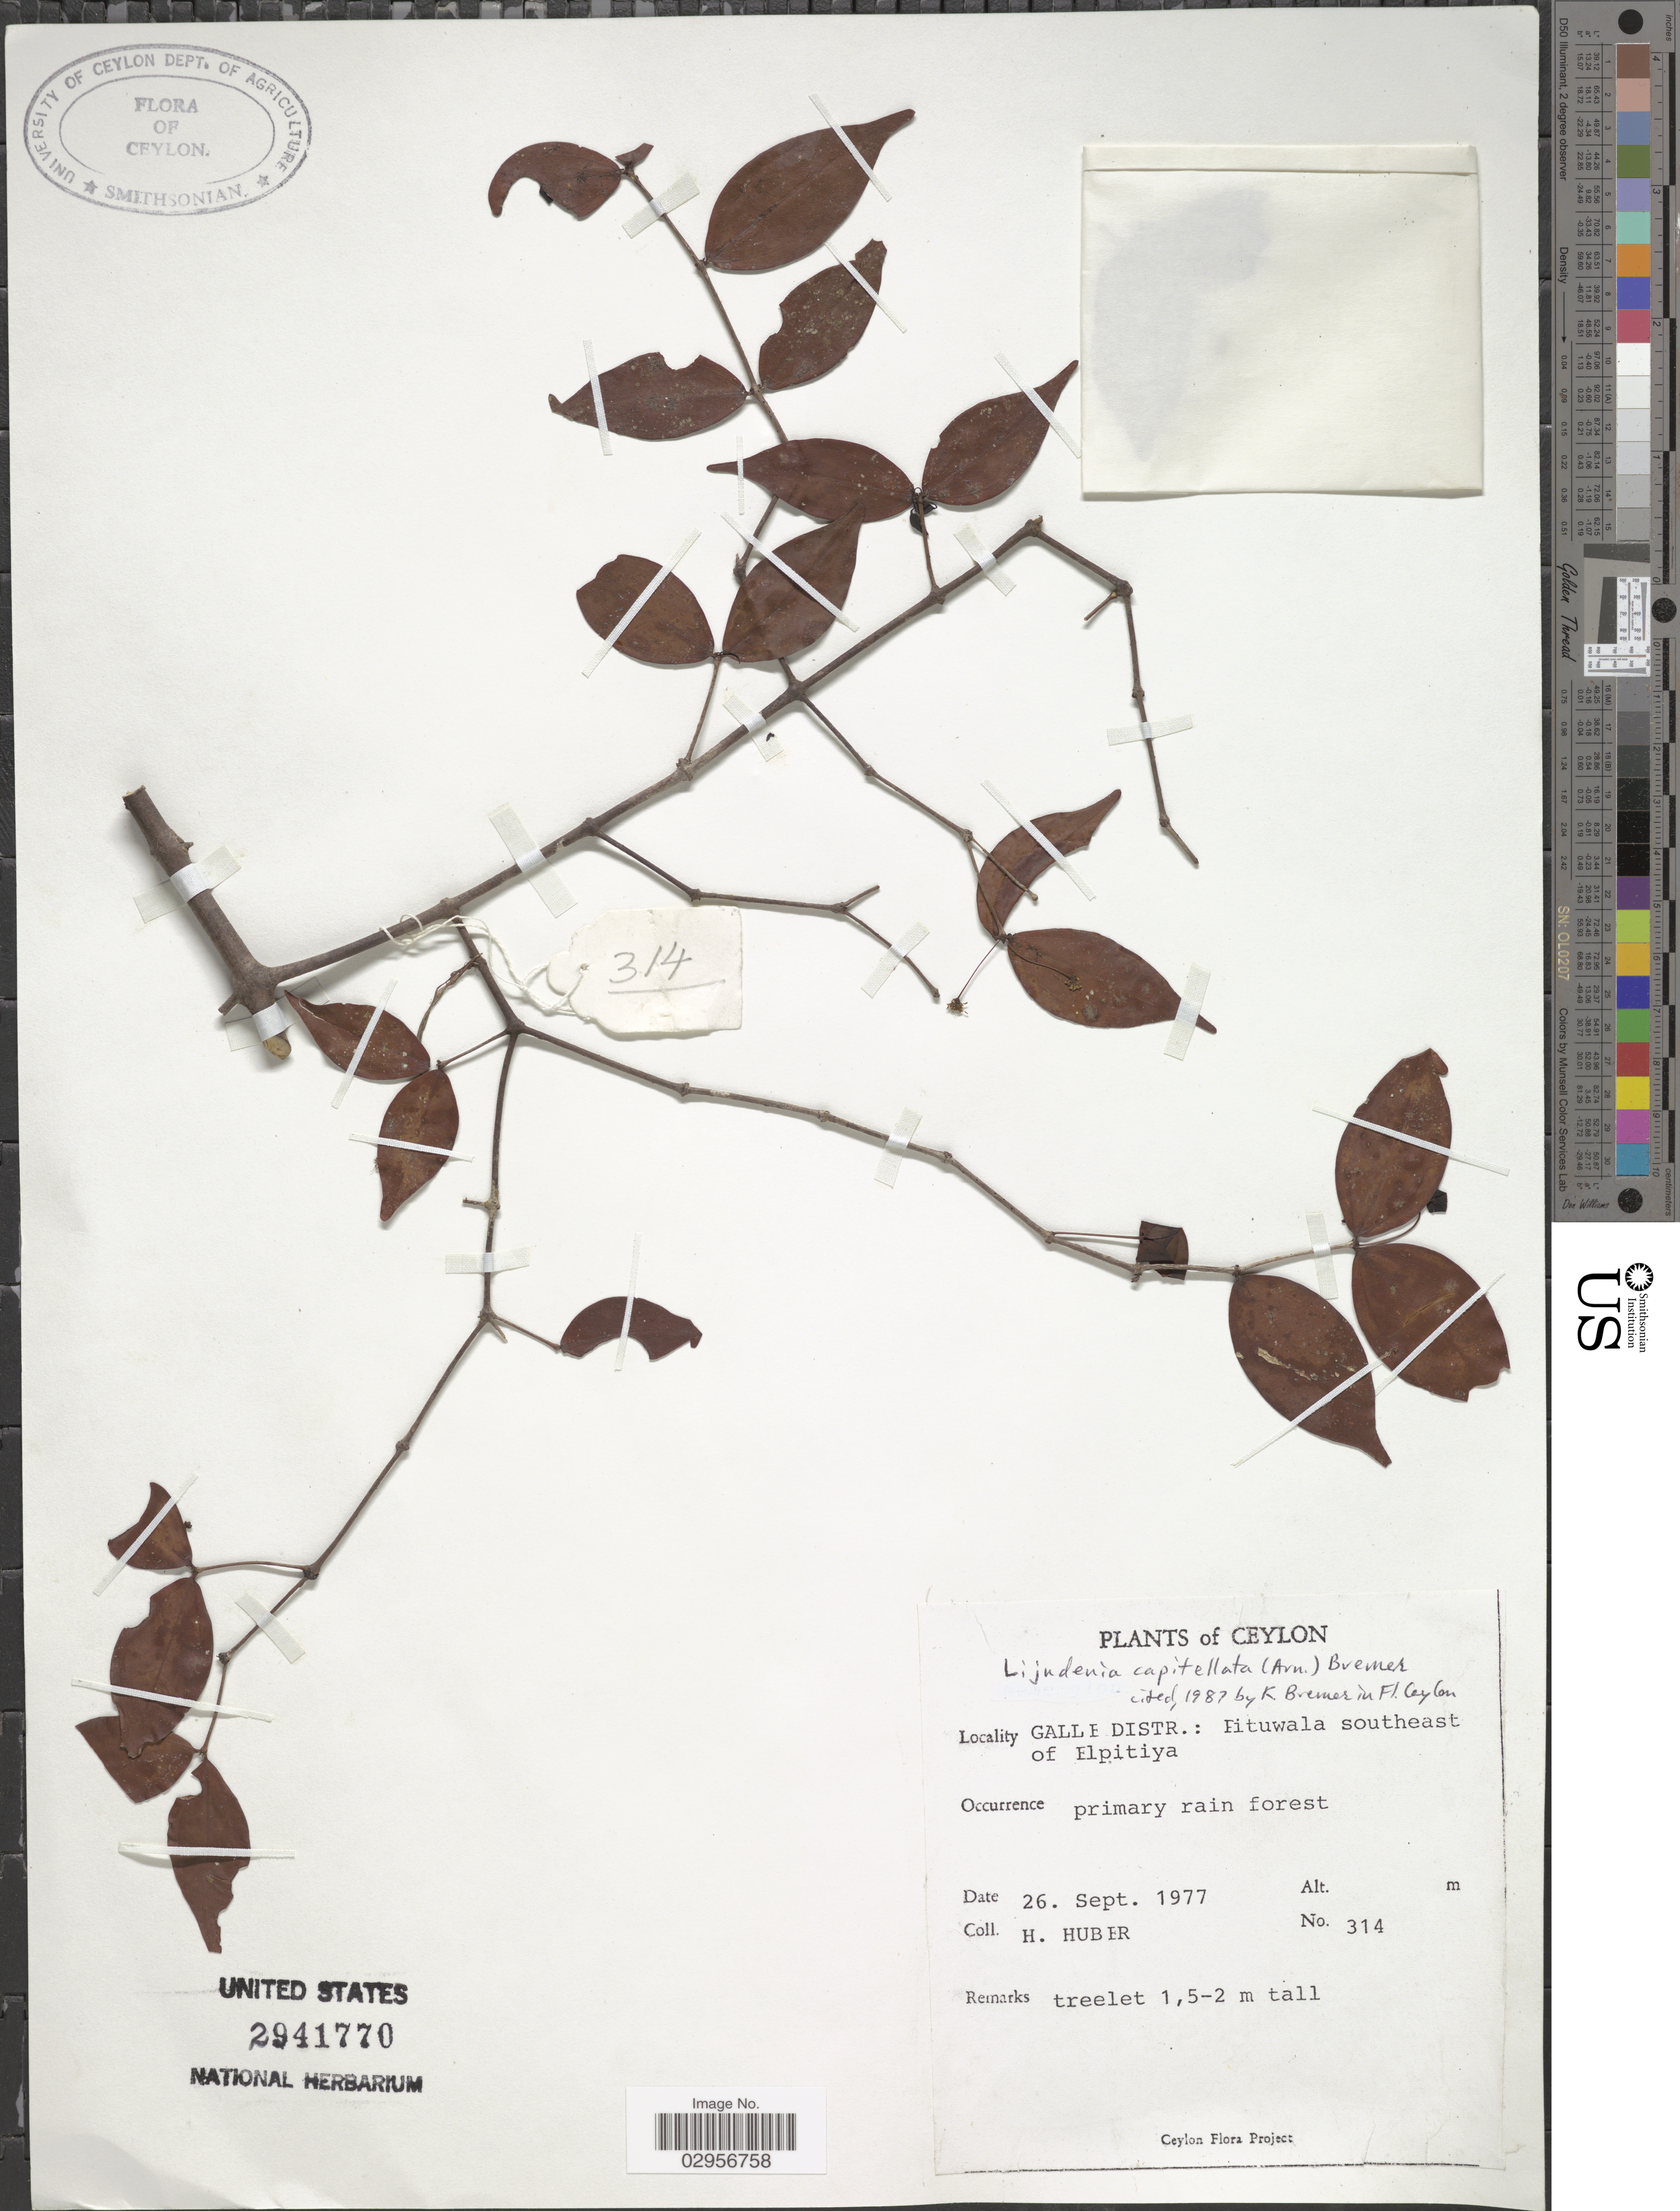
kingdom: Plantae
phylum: Tracheophyta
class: Magnoliopsida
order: Myrtales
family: Melastomataceae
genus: Lijndenia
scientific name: Lijndenia capitellata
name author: K. Bremer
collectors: H. Huber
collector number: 314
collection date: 1977-09-26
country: Sri Lanka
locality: Ceylon, Galle Distr.: Pituwala southeast of Elpitiya.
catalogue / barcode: US 2941770